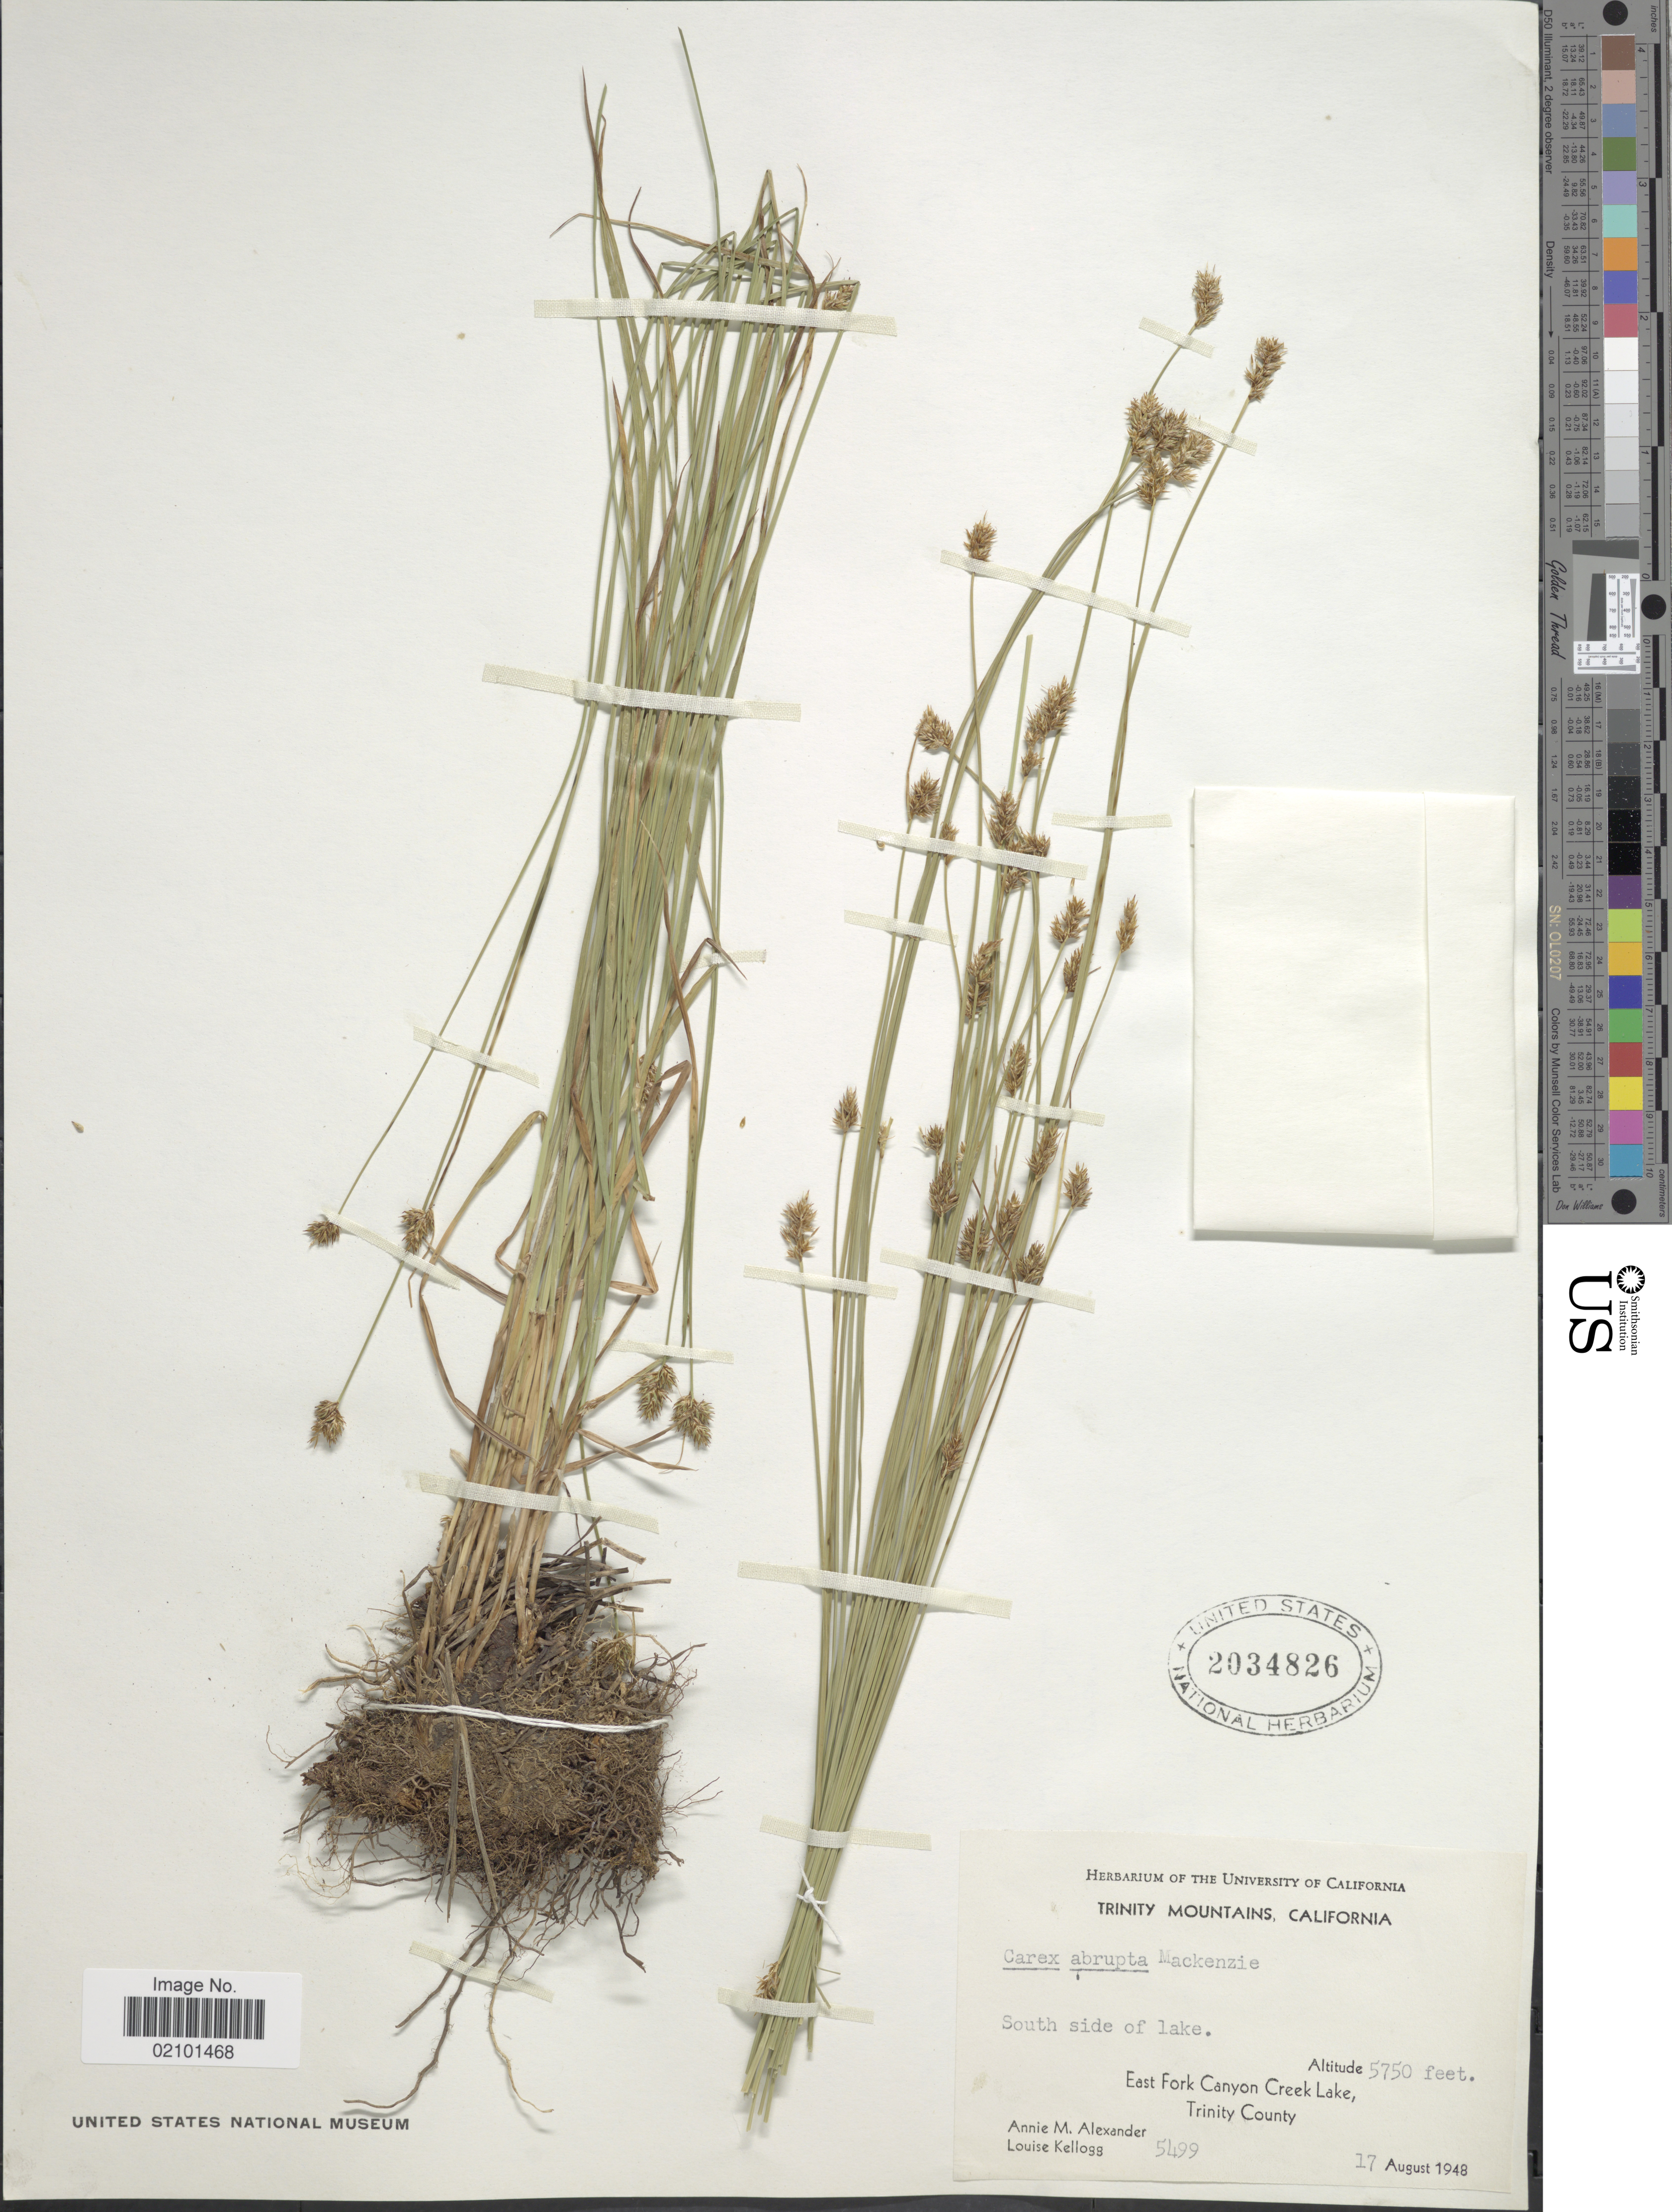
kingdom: Plantae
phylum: Tracheophyta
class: Liliopsida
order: Poales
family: Cyperaceae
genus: Carex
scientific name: Carex abrupta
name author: Mack.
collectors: A. M. Alexander & L. Kellogg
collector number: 5499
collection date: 1948-08-17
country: United States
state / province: California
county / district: Trinity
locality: Trinity Mountains, East Fork Canyon Creek lake, Trinity County, South side of lake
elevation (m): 1753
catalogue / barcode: US 2034826